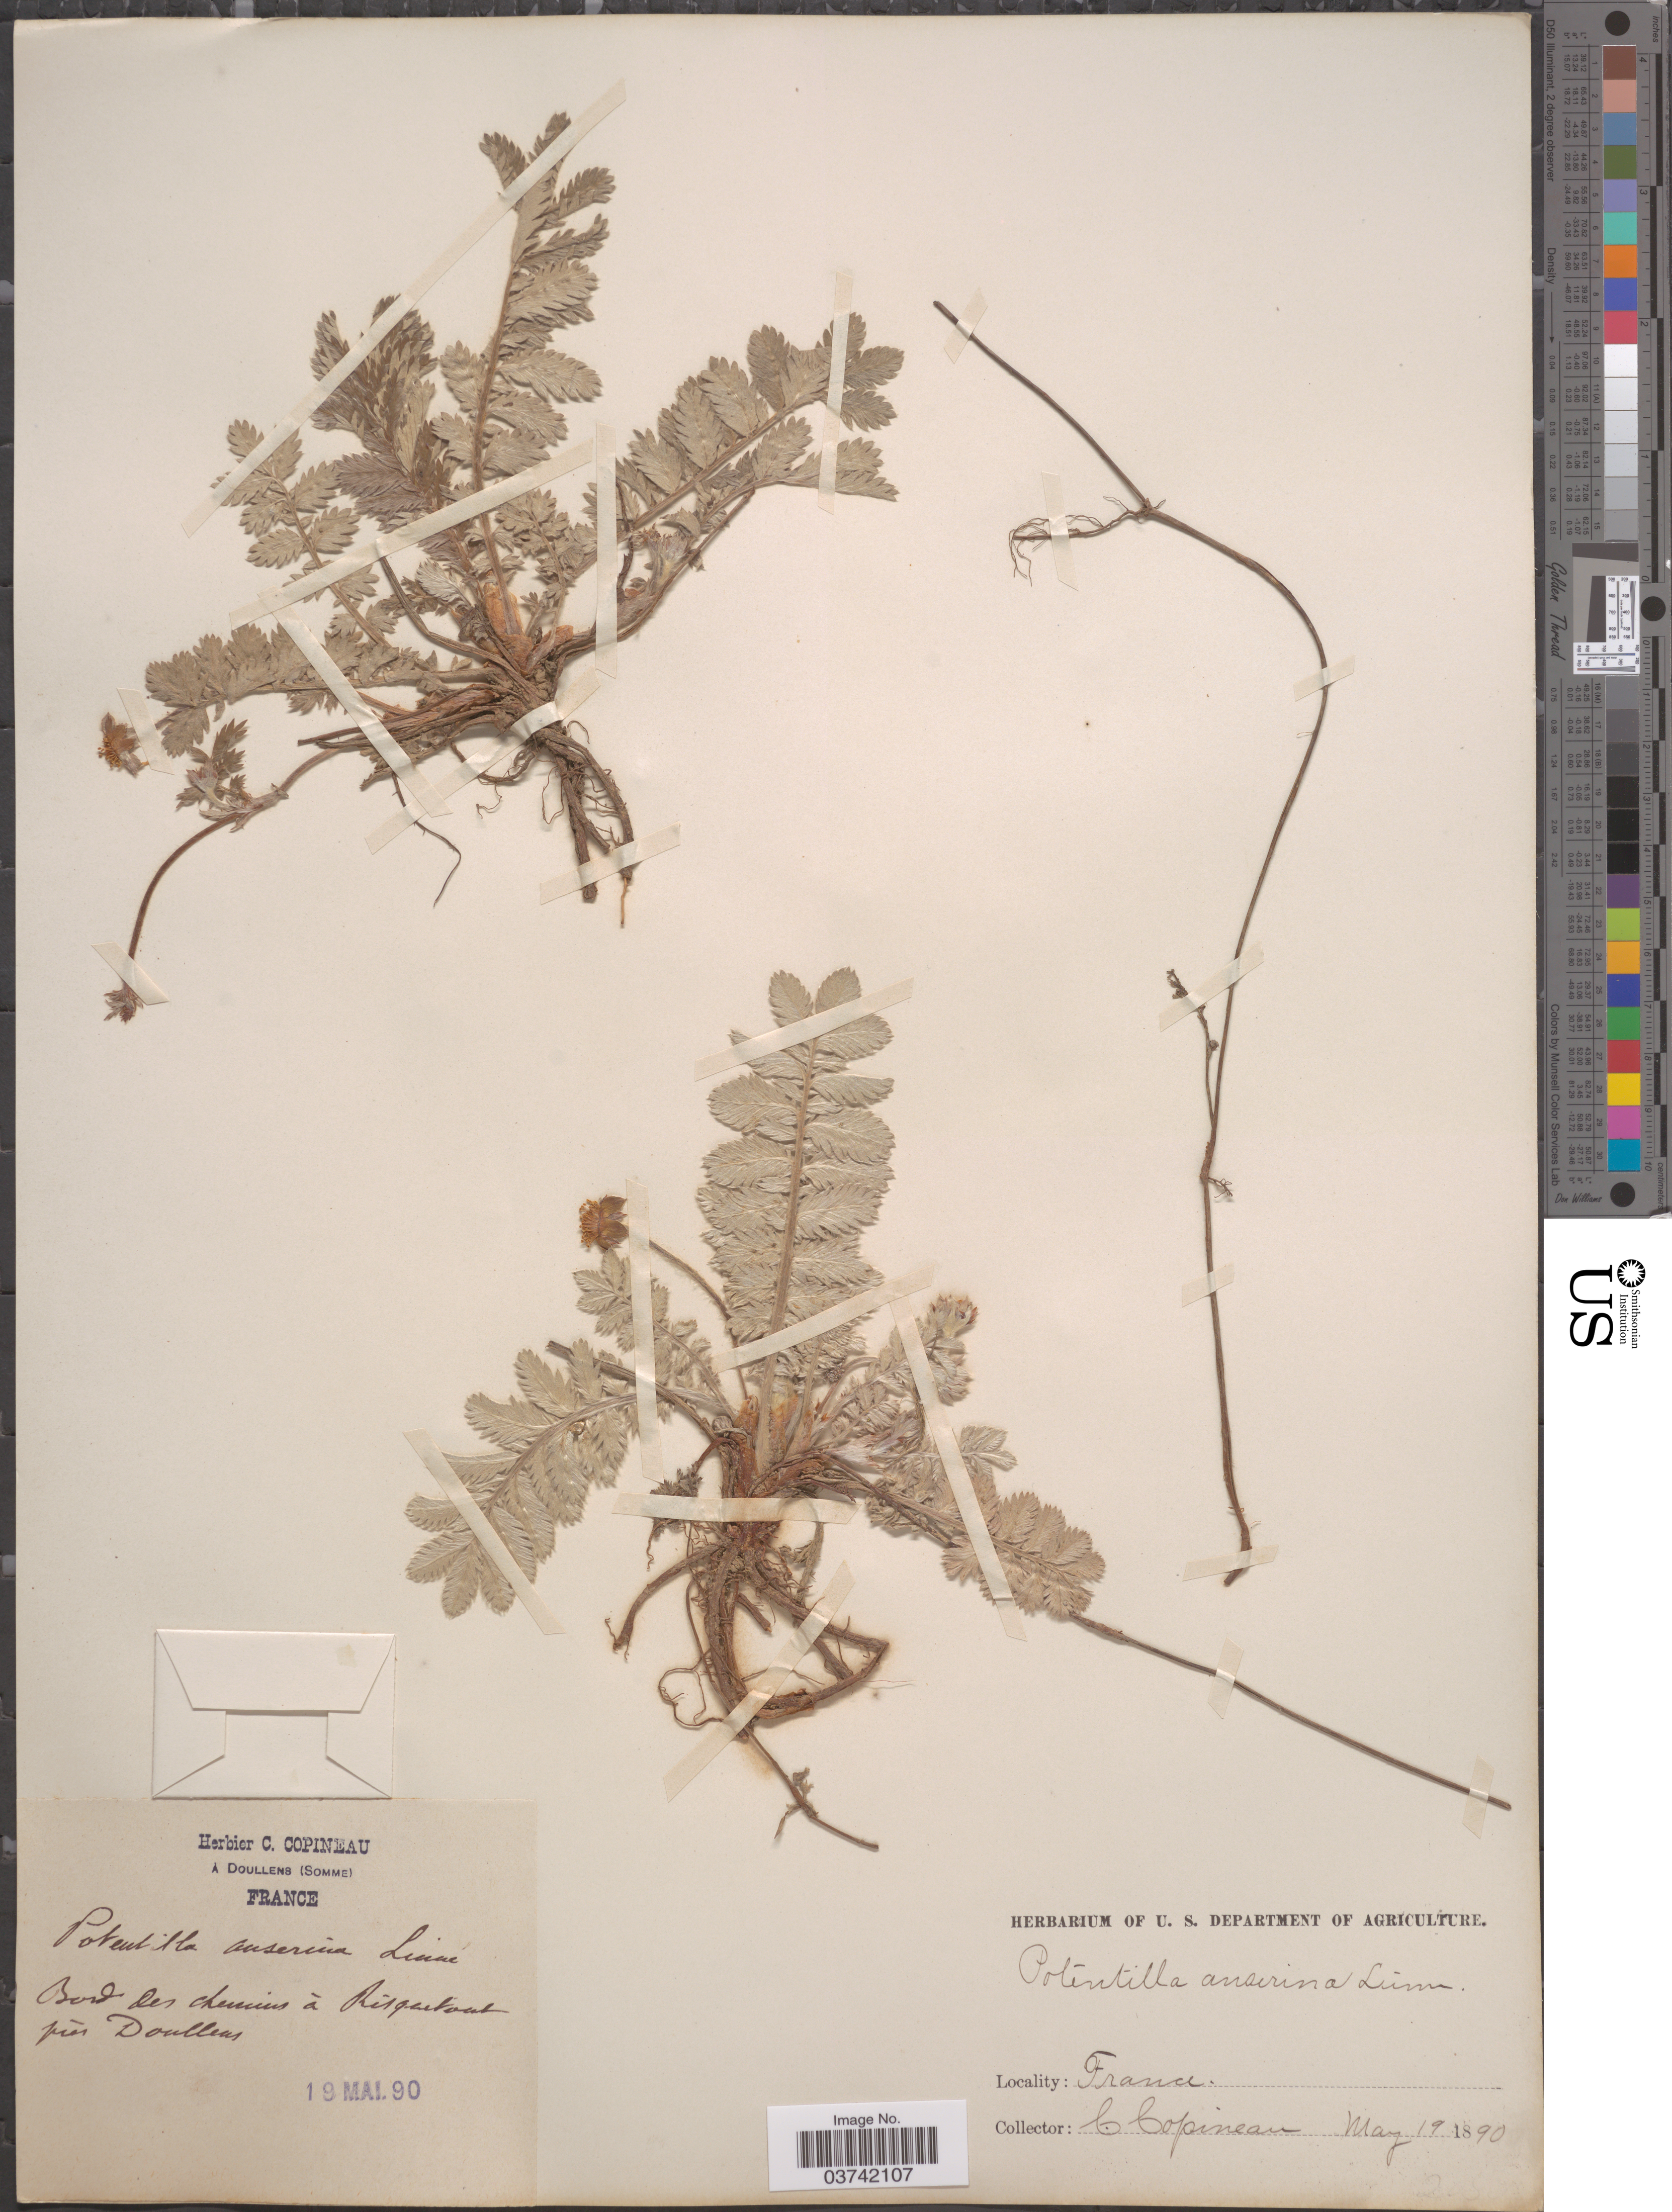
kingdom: Plantae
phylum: Tracheophyta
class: Magnoliopsida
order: Rosales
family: Rosaceae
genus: Argentina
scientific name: Argentina anserina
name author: (L.) Rydb.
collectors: C. Copineau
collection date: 1890-05-19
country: France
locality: Bord des chucius à Risquetout près Doullens.